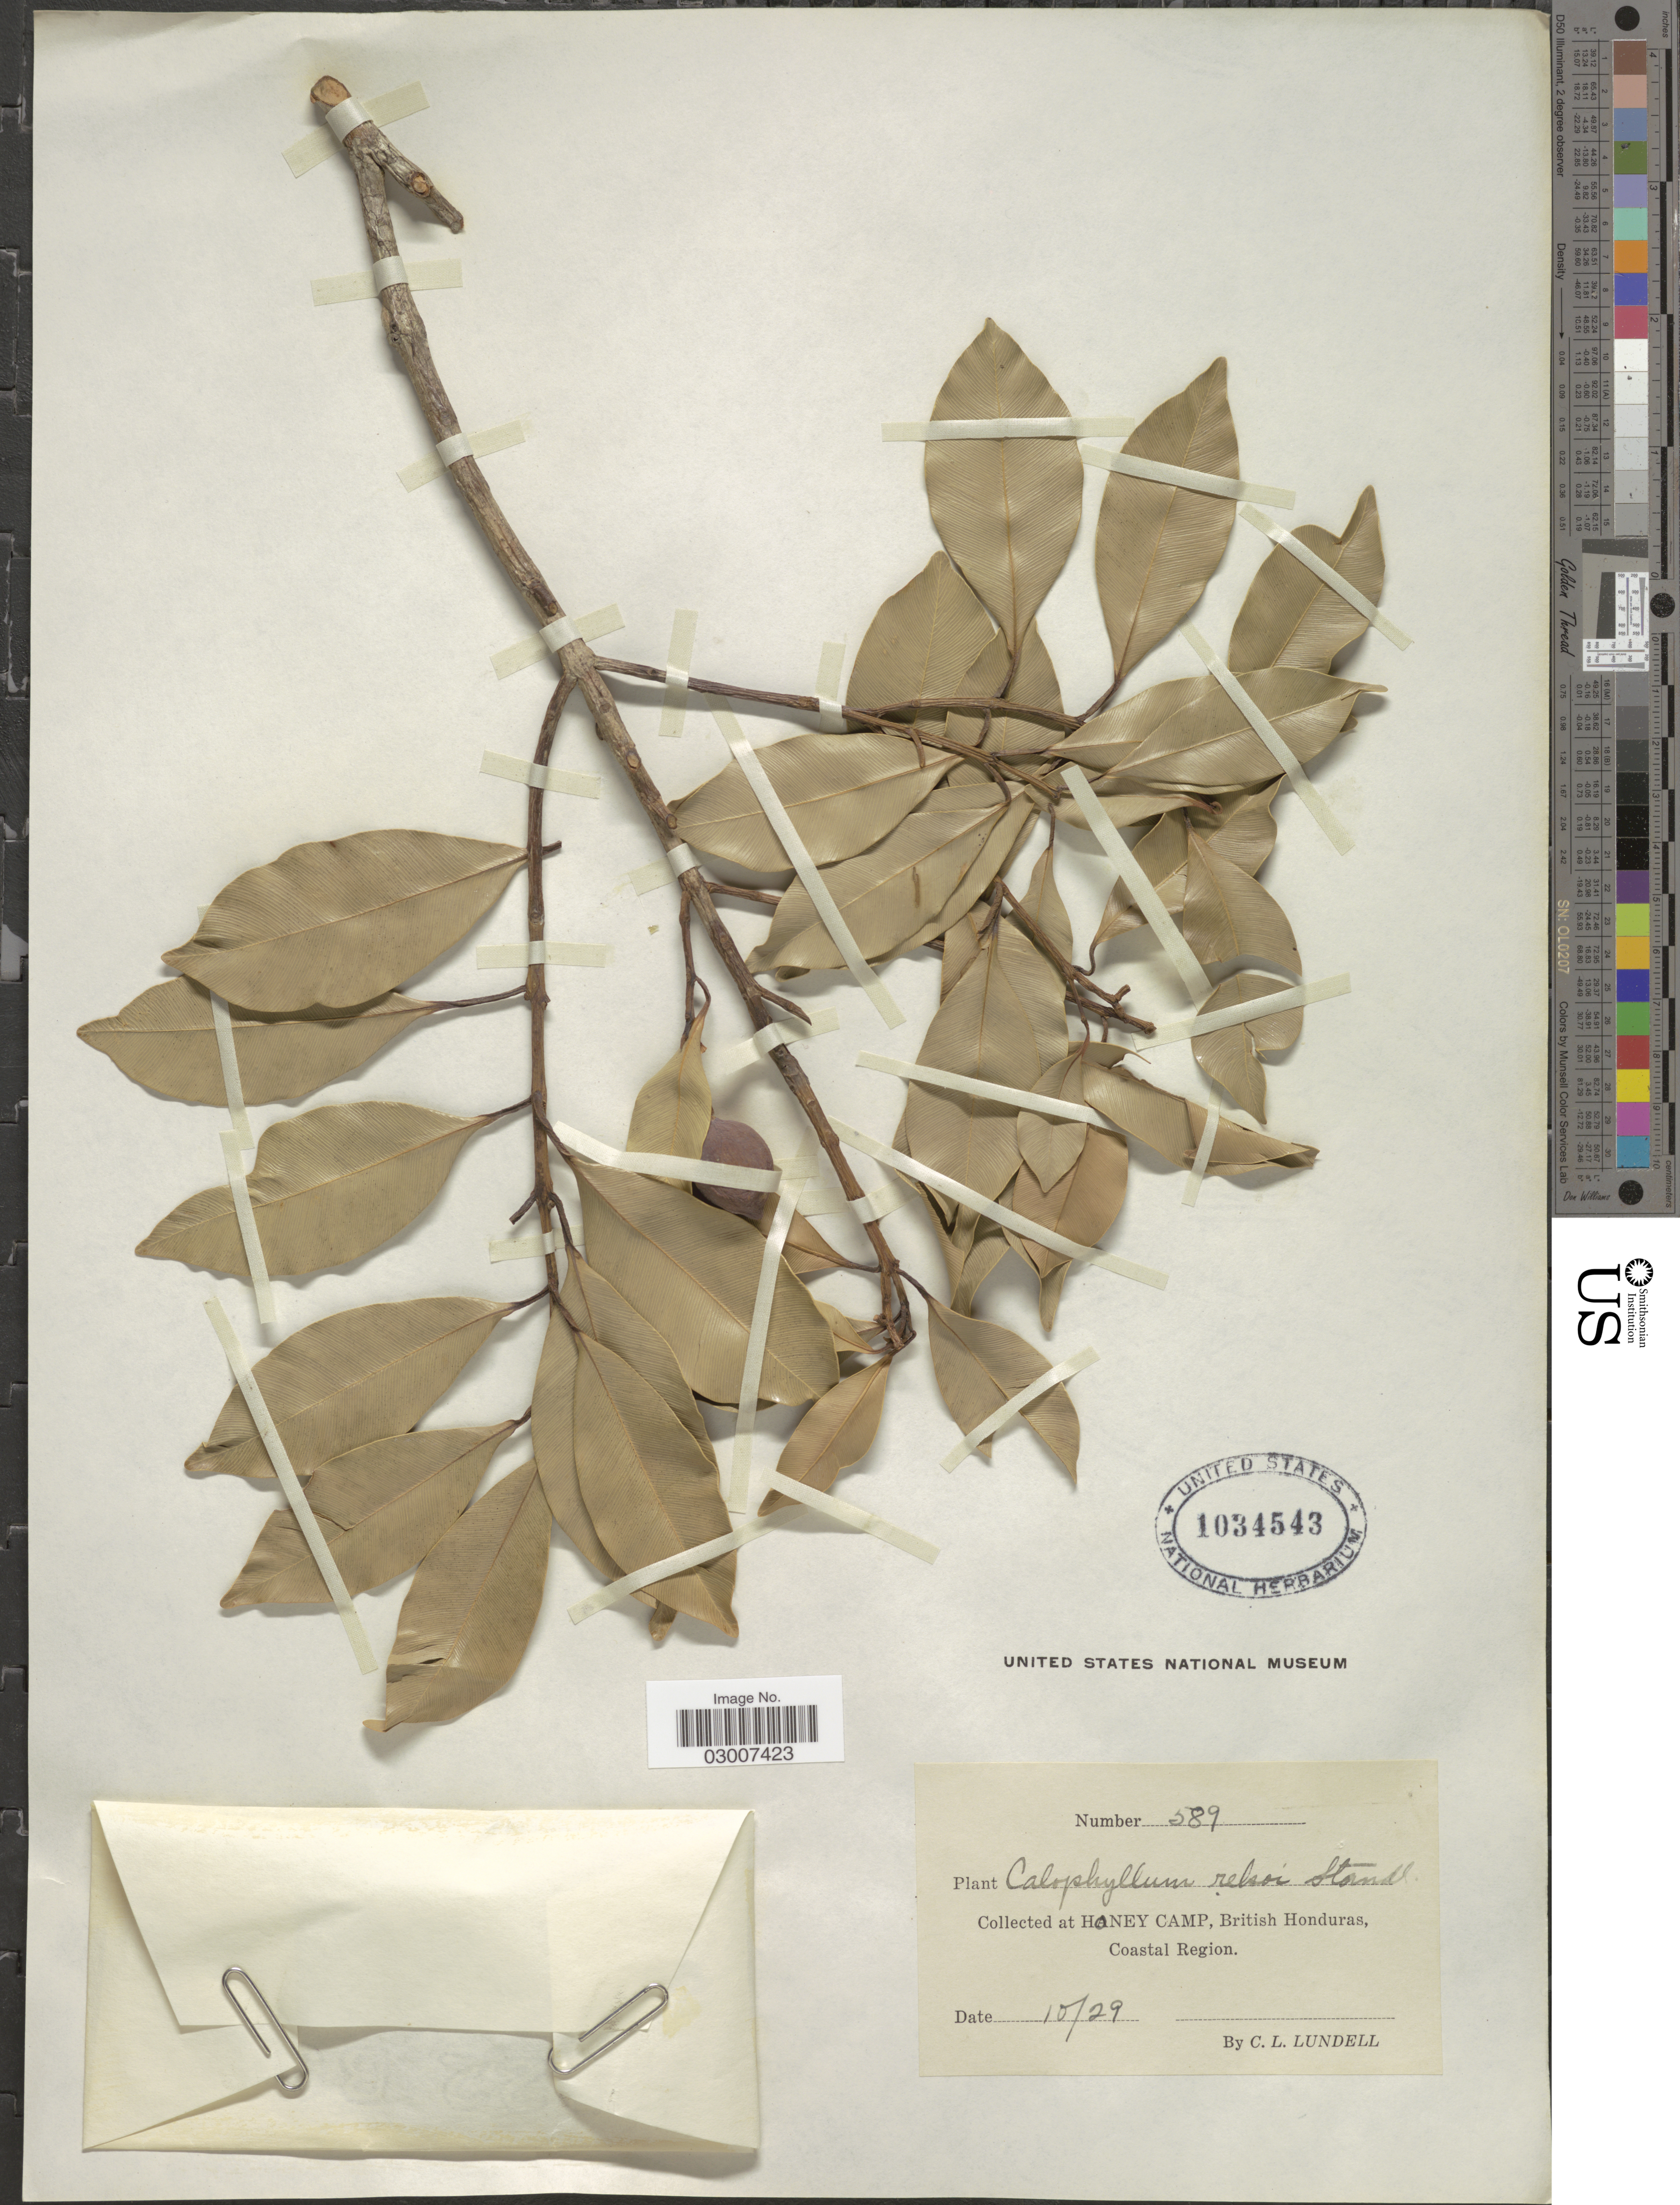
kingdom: Plantae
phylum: Tracheophyta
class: Magnoliopsida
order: Malpighiales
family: Calophyllaceae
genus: Calophyllum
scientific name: Calophyllum brasiliense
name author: Cambess.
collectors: C. L. Lundell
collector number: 589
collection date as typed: Transcribed d/m/y: /10/29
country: Belize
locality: Collected at Honey Camp, British Honduras, Coastal Region.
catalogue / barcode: US 1034543